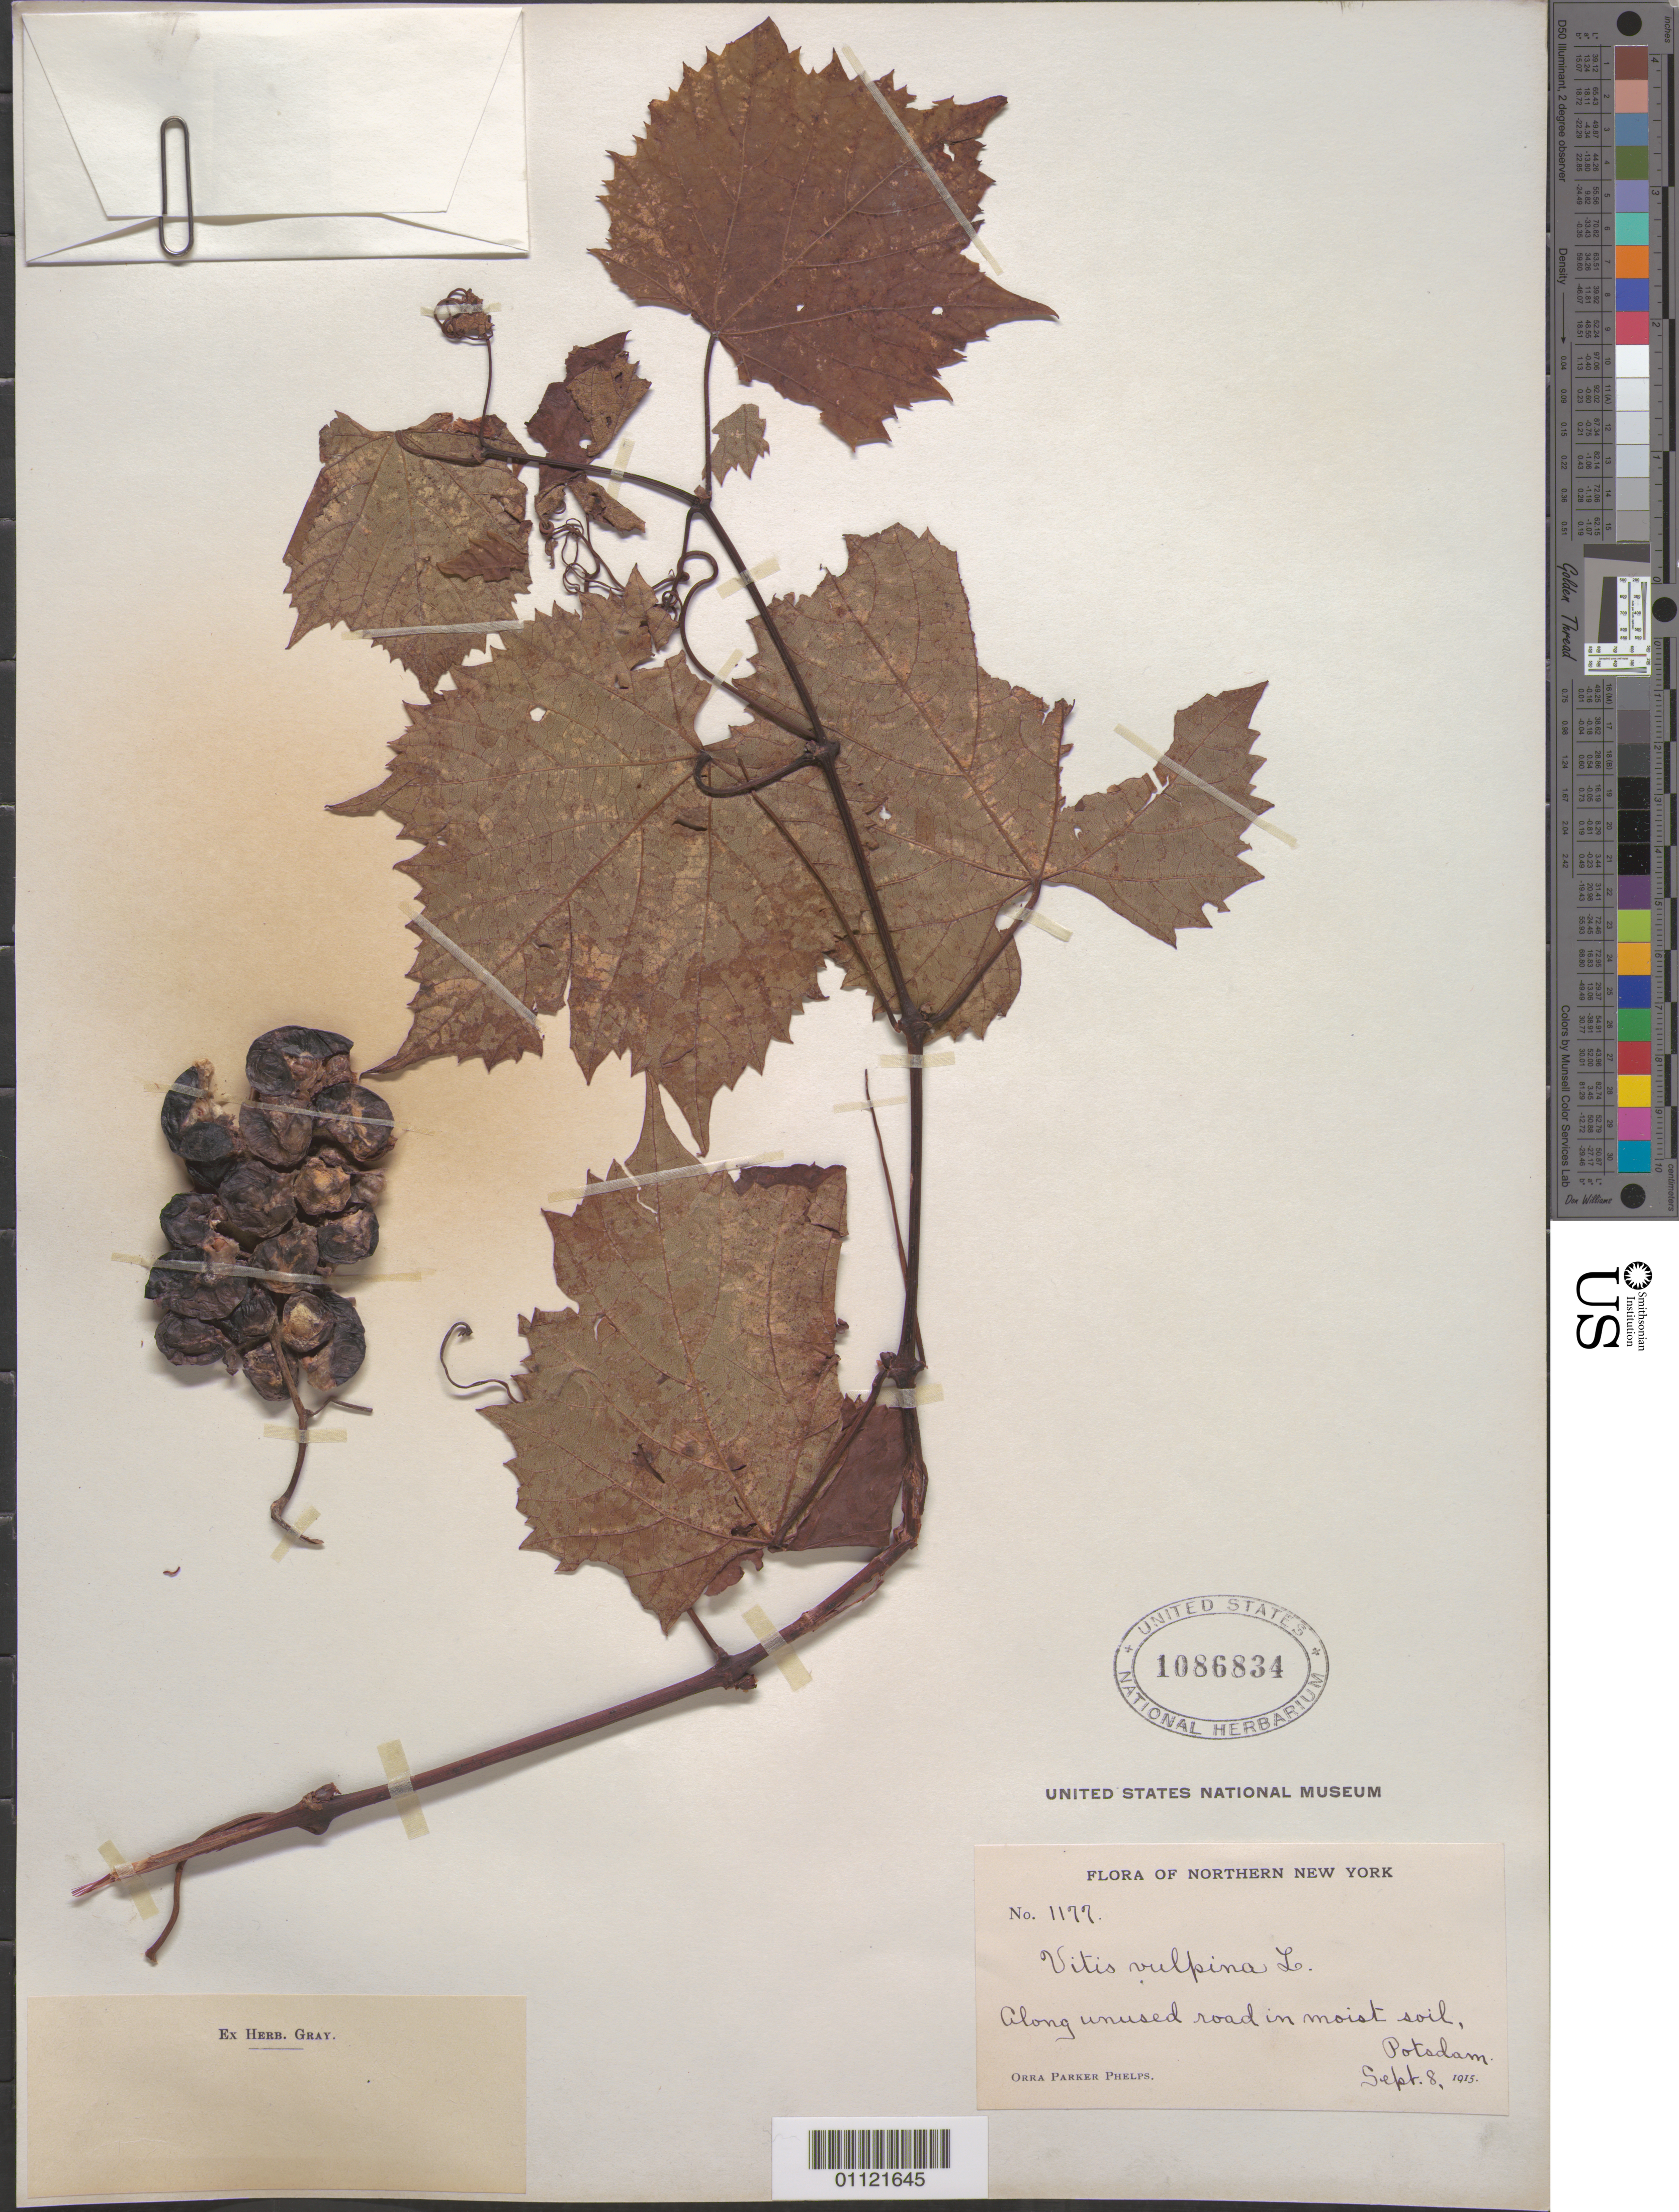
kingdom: Plantae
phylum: Tracheophyta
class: Magnoliopsida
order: Vitales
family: Vitaceae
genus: Vitis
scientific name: Vitis vulpina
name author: L.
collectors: O. P. Phelps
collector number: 1177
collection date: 1915-09-08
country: United States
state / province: New York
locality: Potsdam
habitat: Along unused road in moist soil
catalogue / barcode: US 1086834